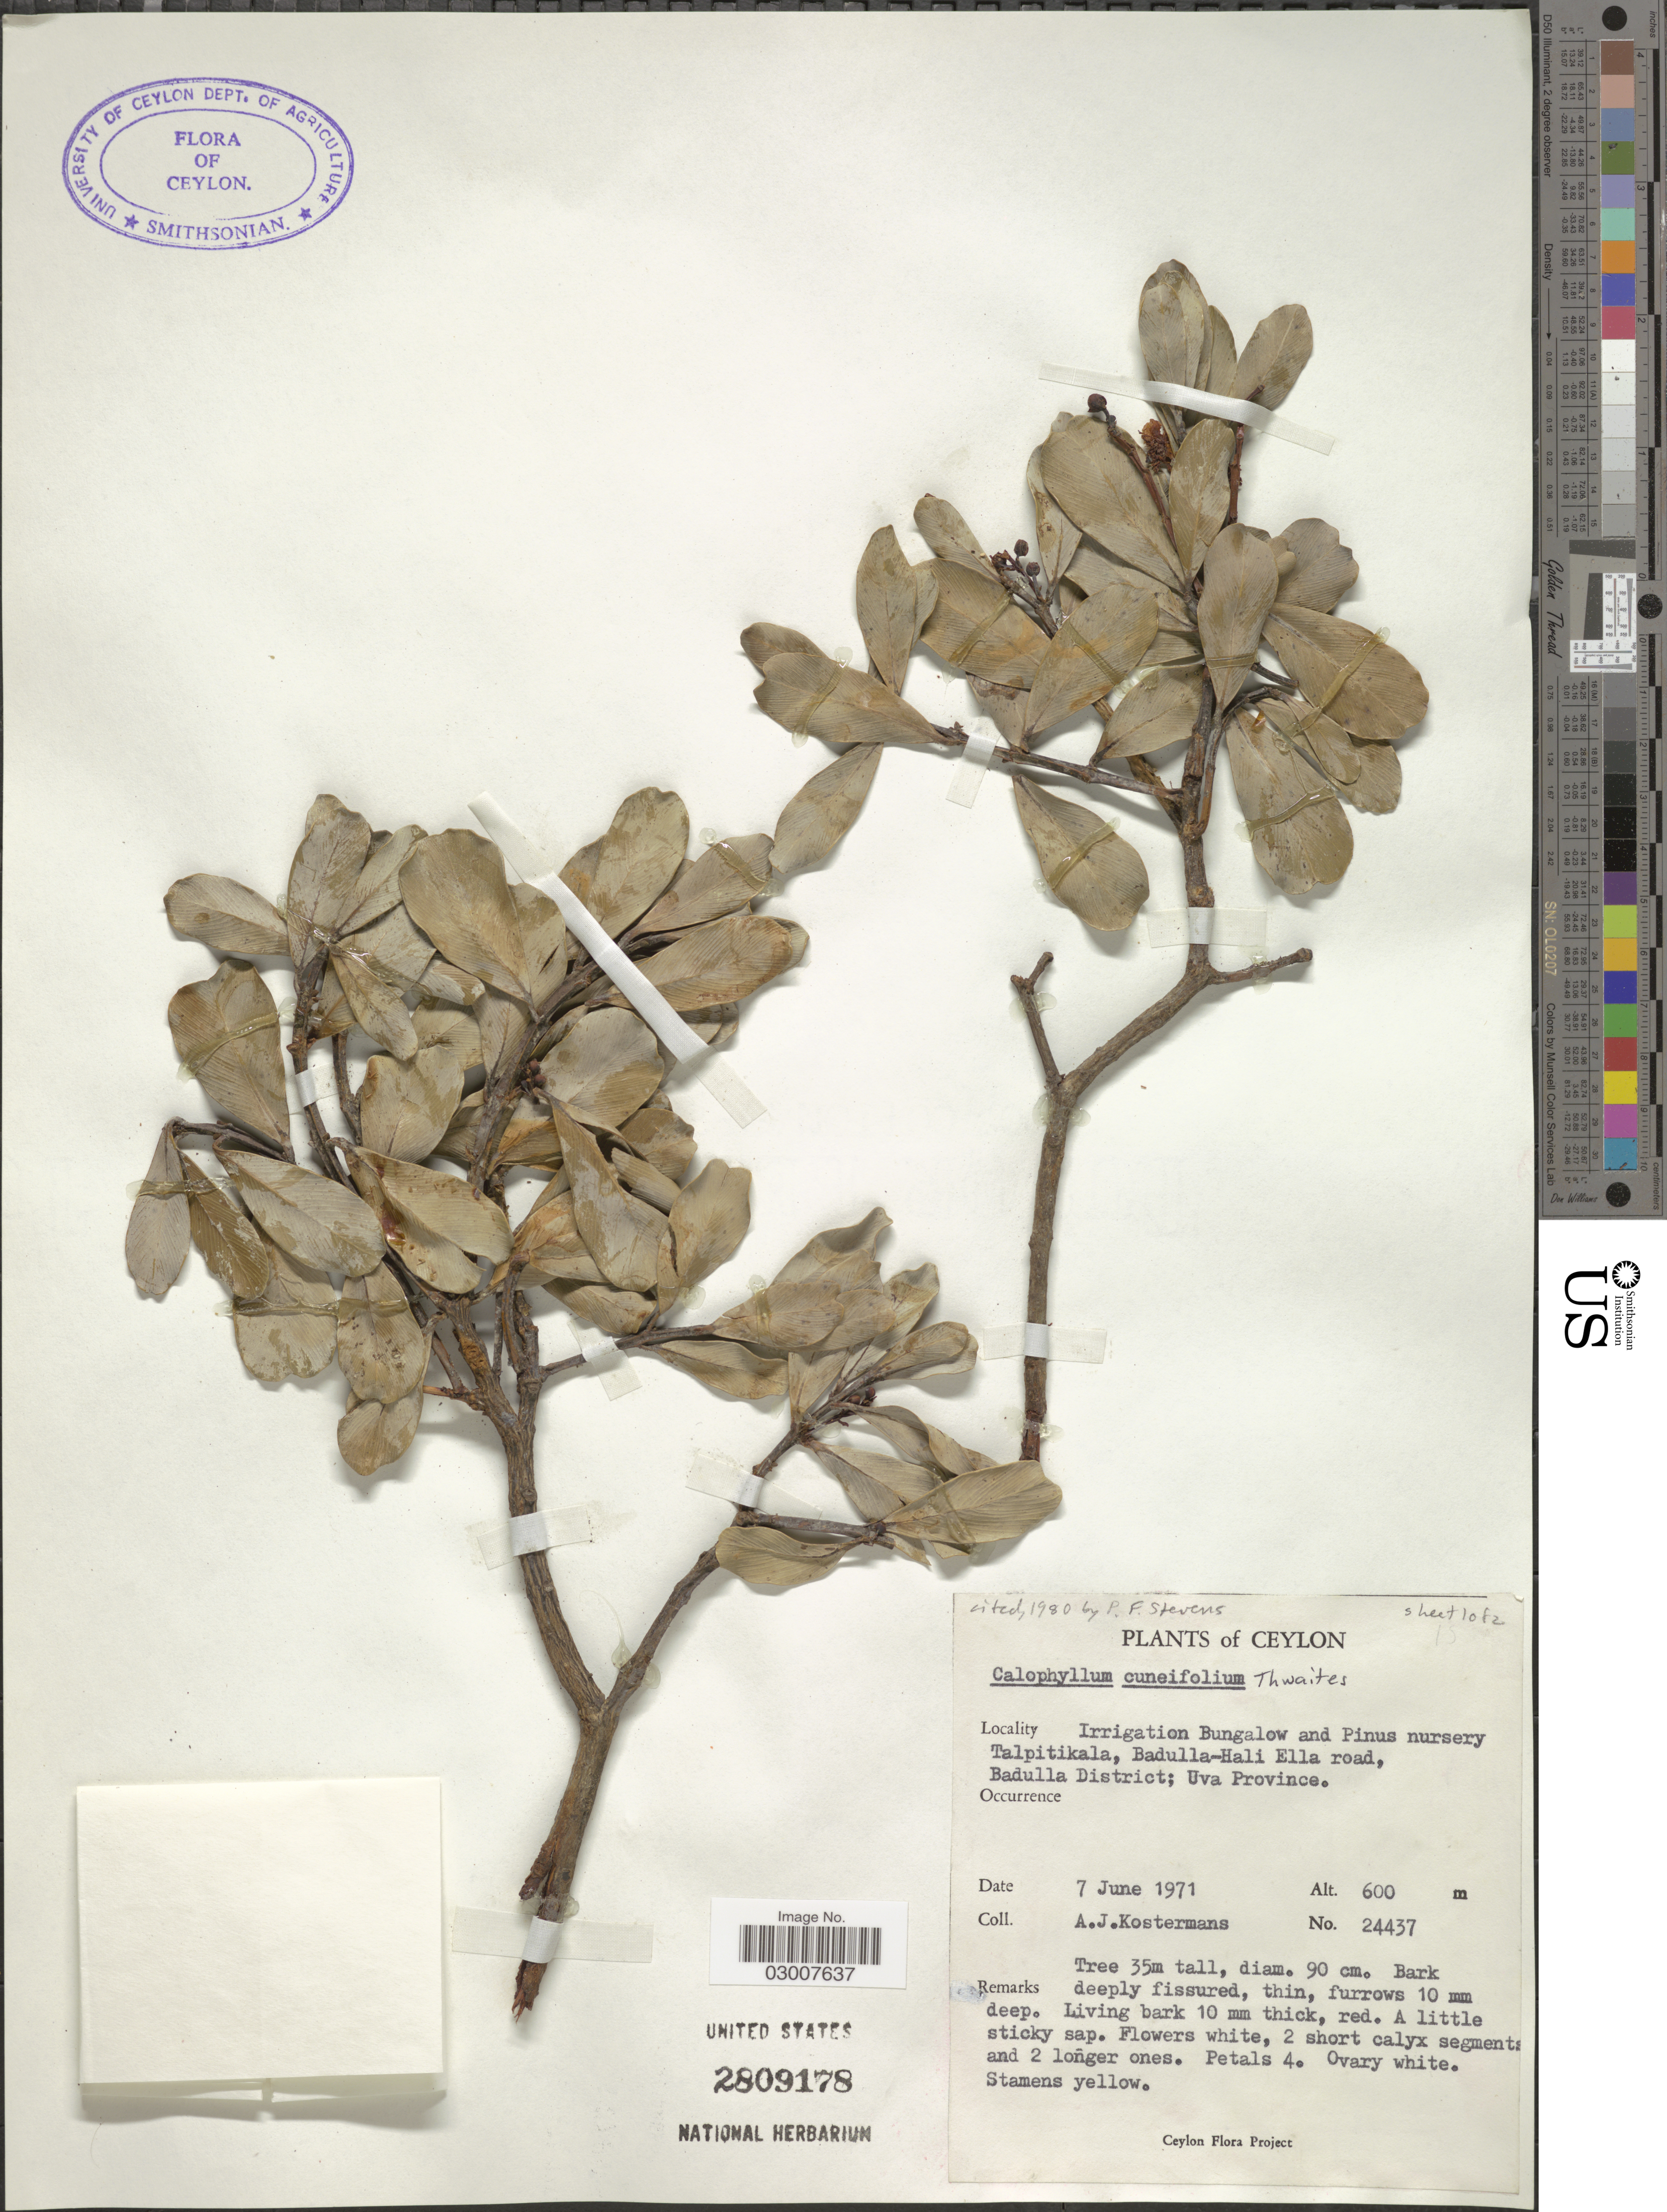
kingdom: Plantae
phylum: Tracheophyta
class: Magnoliopsida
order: Malpighiales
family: Calophyllaceae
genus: Calophyllum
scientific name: Calophyllum cuneifolium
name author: Thwaites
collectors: A. J. G. Kostermans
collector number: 24437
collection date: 1971-06-07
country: Sri Lanka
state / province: Uva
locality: Ceylon. Irrigation Bungalow and Pinus nursery Talpitikala, Badulla-Hali Ella road, Badulla District.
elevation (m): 600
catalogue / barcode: US 2809178